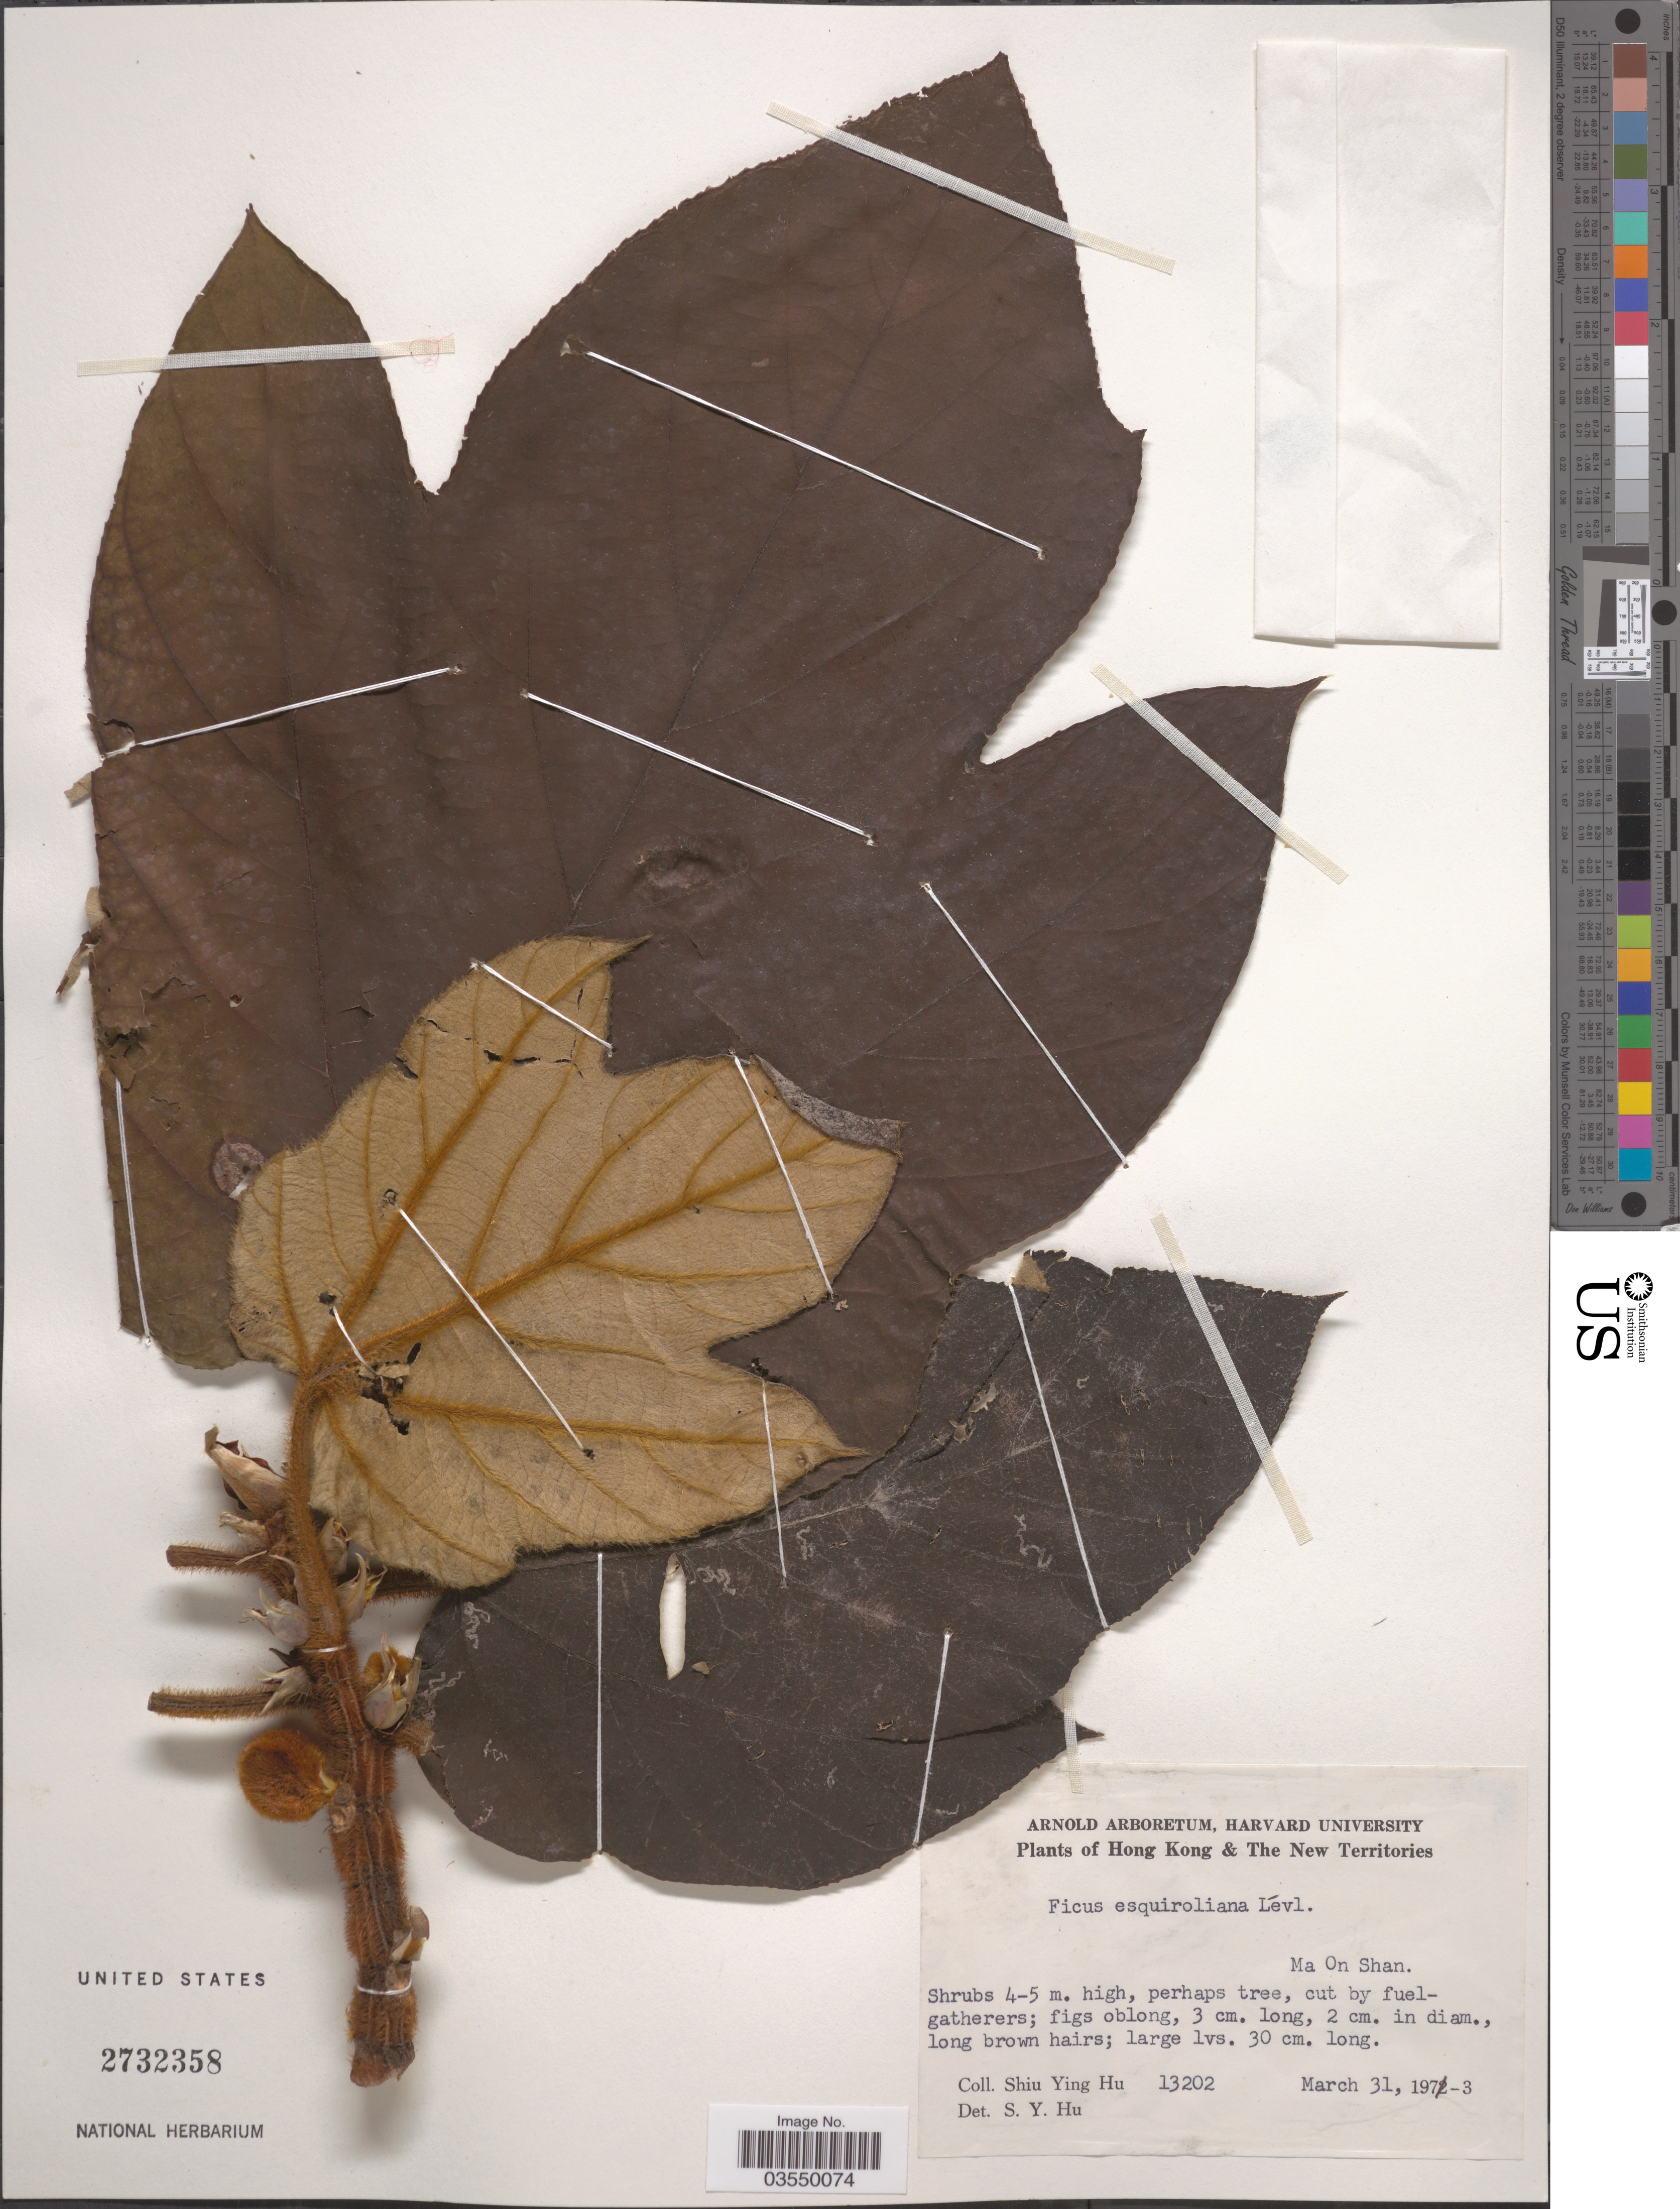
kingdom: Plantae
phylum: Tracheophyta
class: Magnoliopsida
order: Rosales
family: Moraceae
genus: Ficus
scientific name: Ficus esquiroliana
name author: H. Lév.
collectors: S. Y. Hu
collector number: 13202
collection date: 1973-03-31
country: China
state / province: Hong Kong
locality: The New Territories. Ma On Shan.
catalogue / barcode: US 2732358